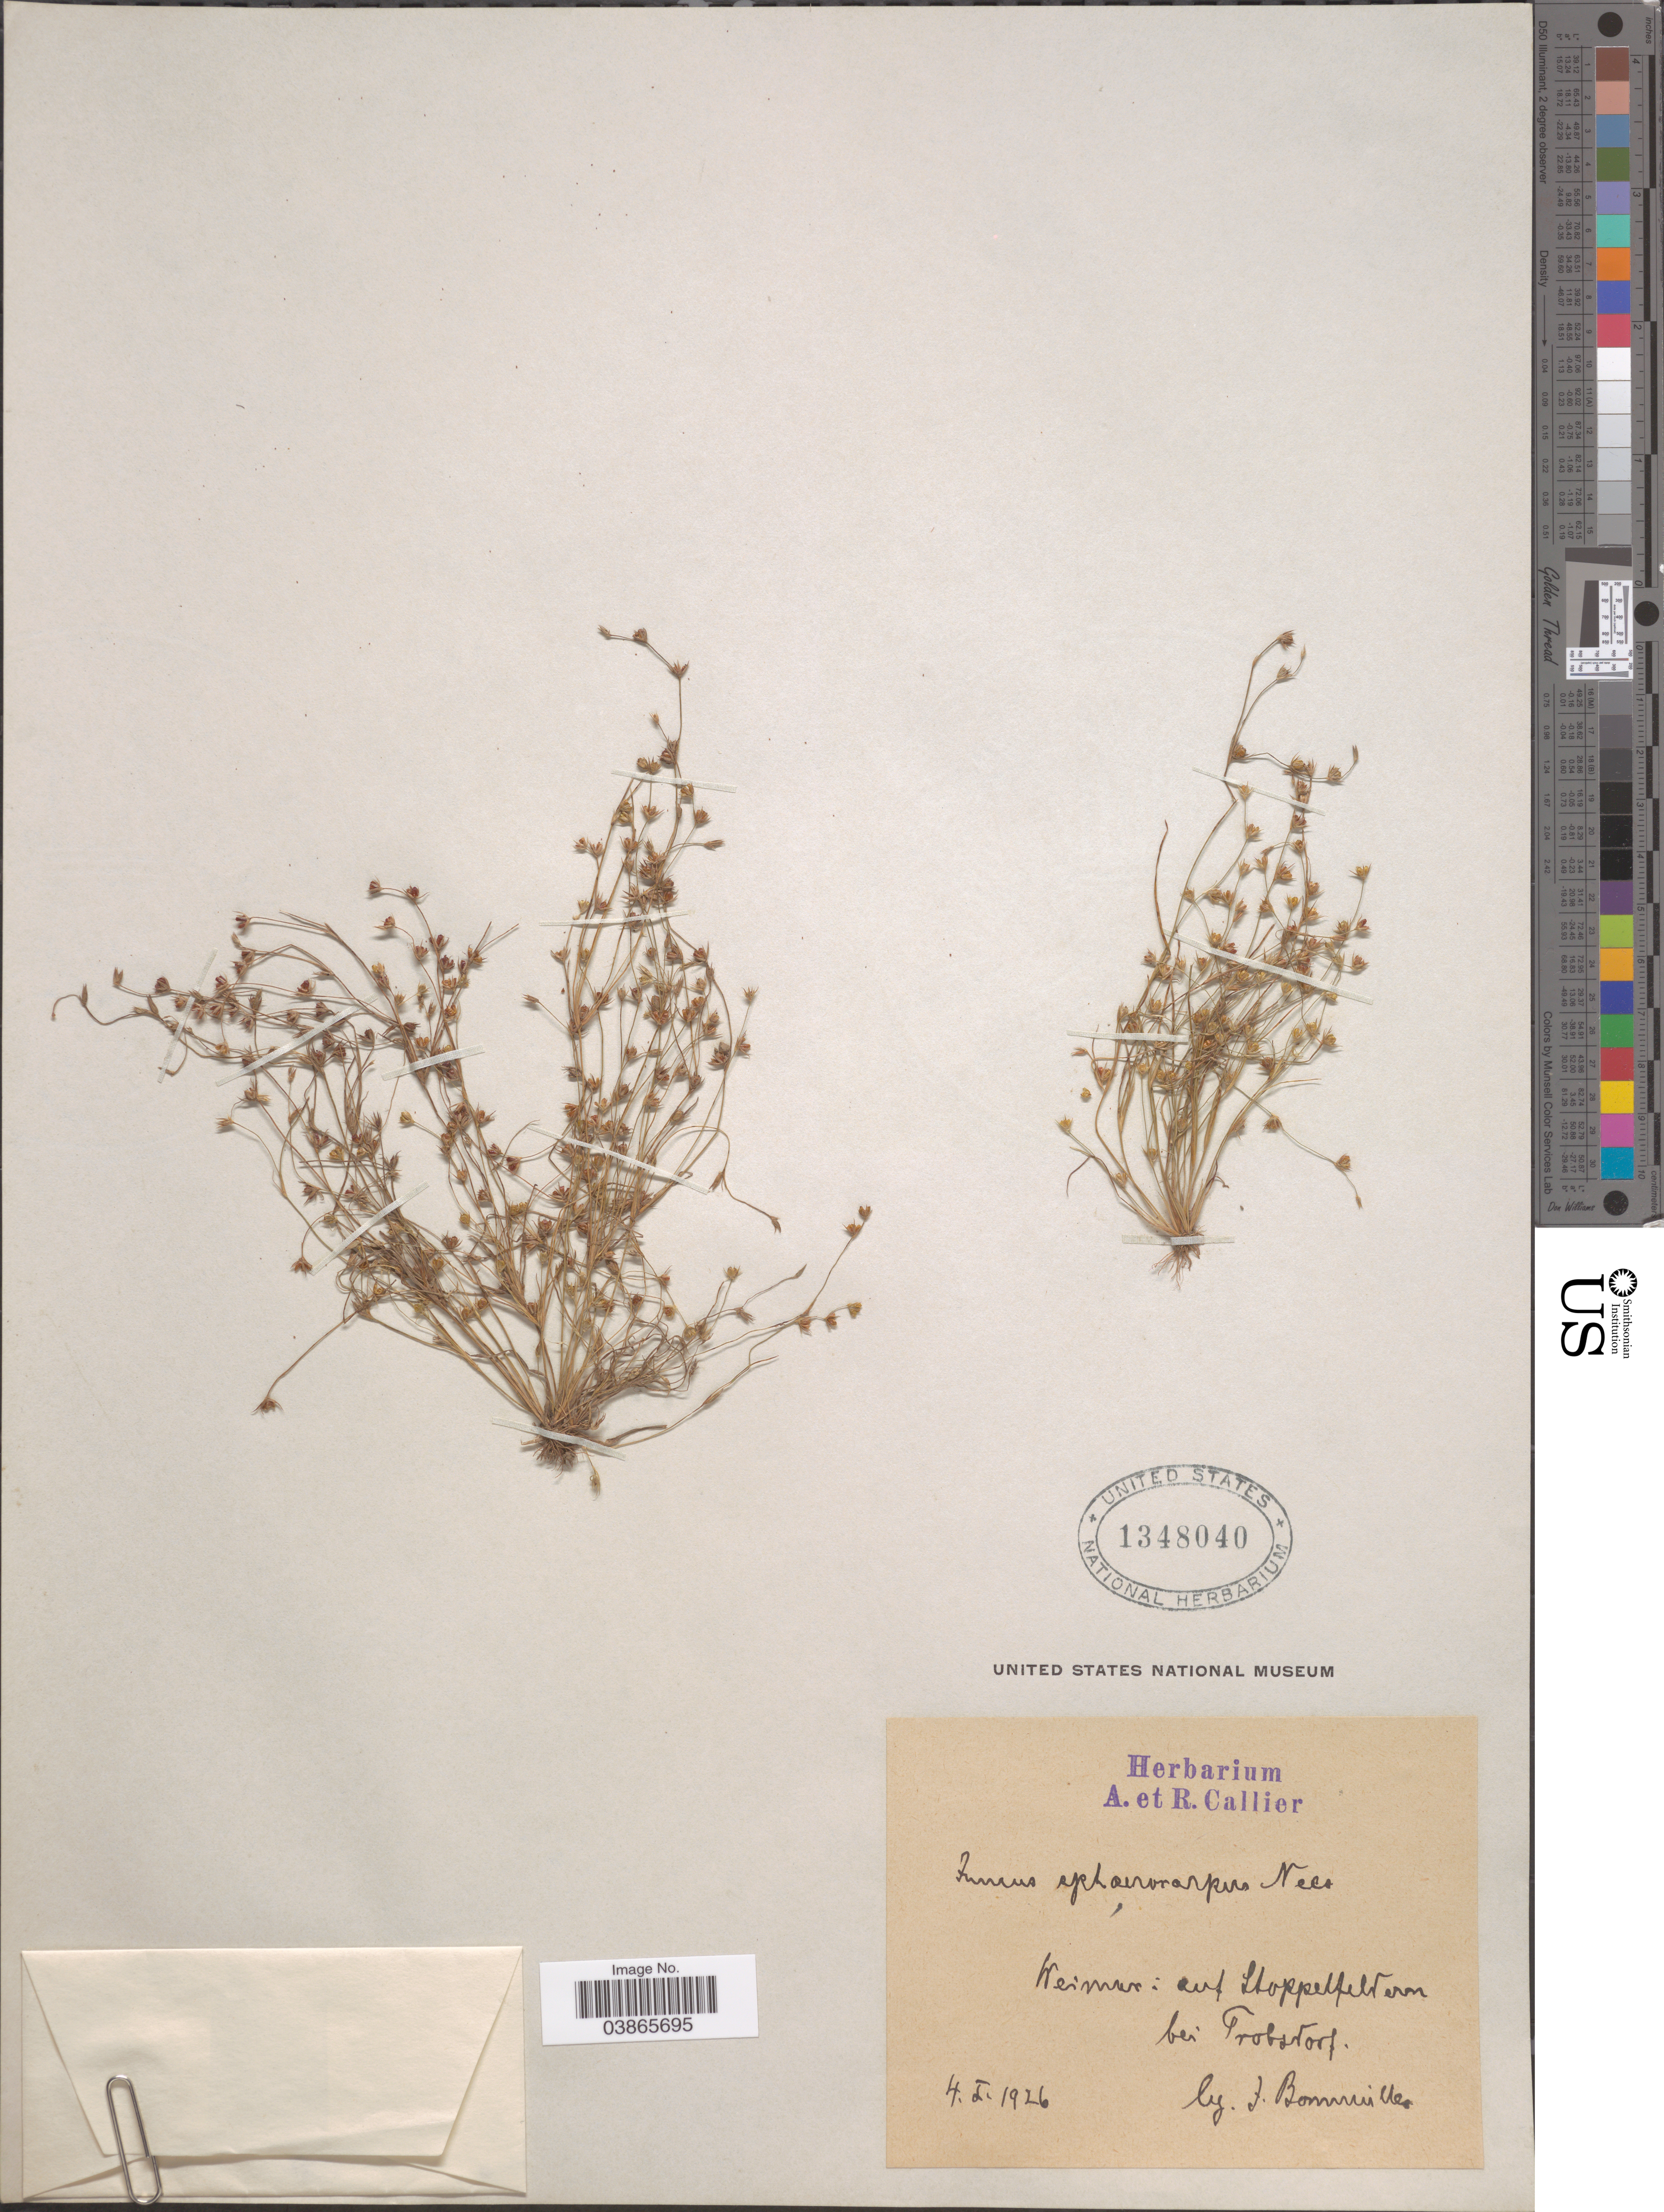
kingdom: Plantae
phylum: Tracheophyta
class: Liliopsida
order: Poales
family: Juncaceae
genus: Juncus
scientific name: Juncus sphaerocarpus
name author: Nees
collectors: J. Bornmüller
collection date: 1926-05-04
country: Germany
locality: Weimar: auf Stoppelfeldern bei Trobsdorf.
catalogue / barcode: US 1348040